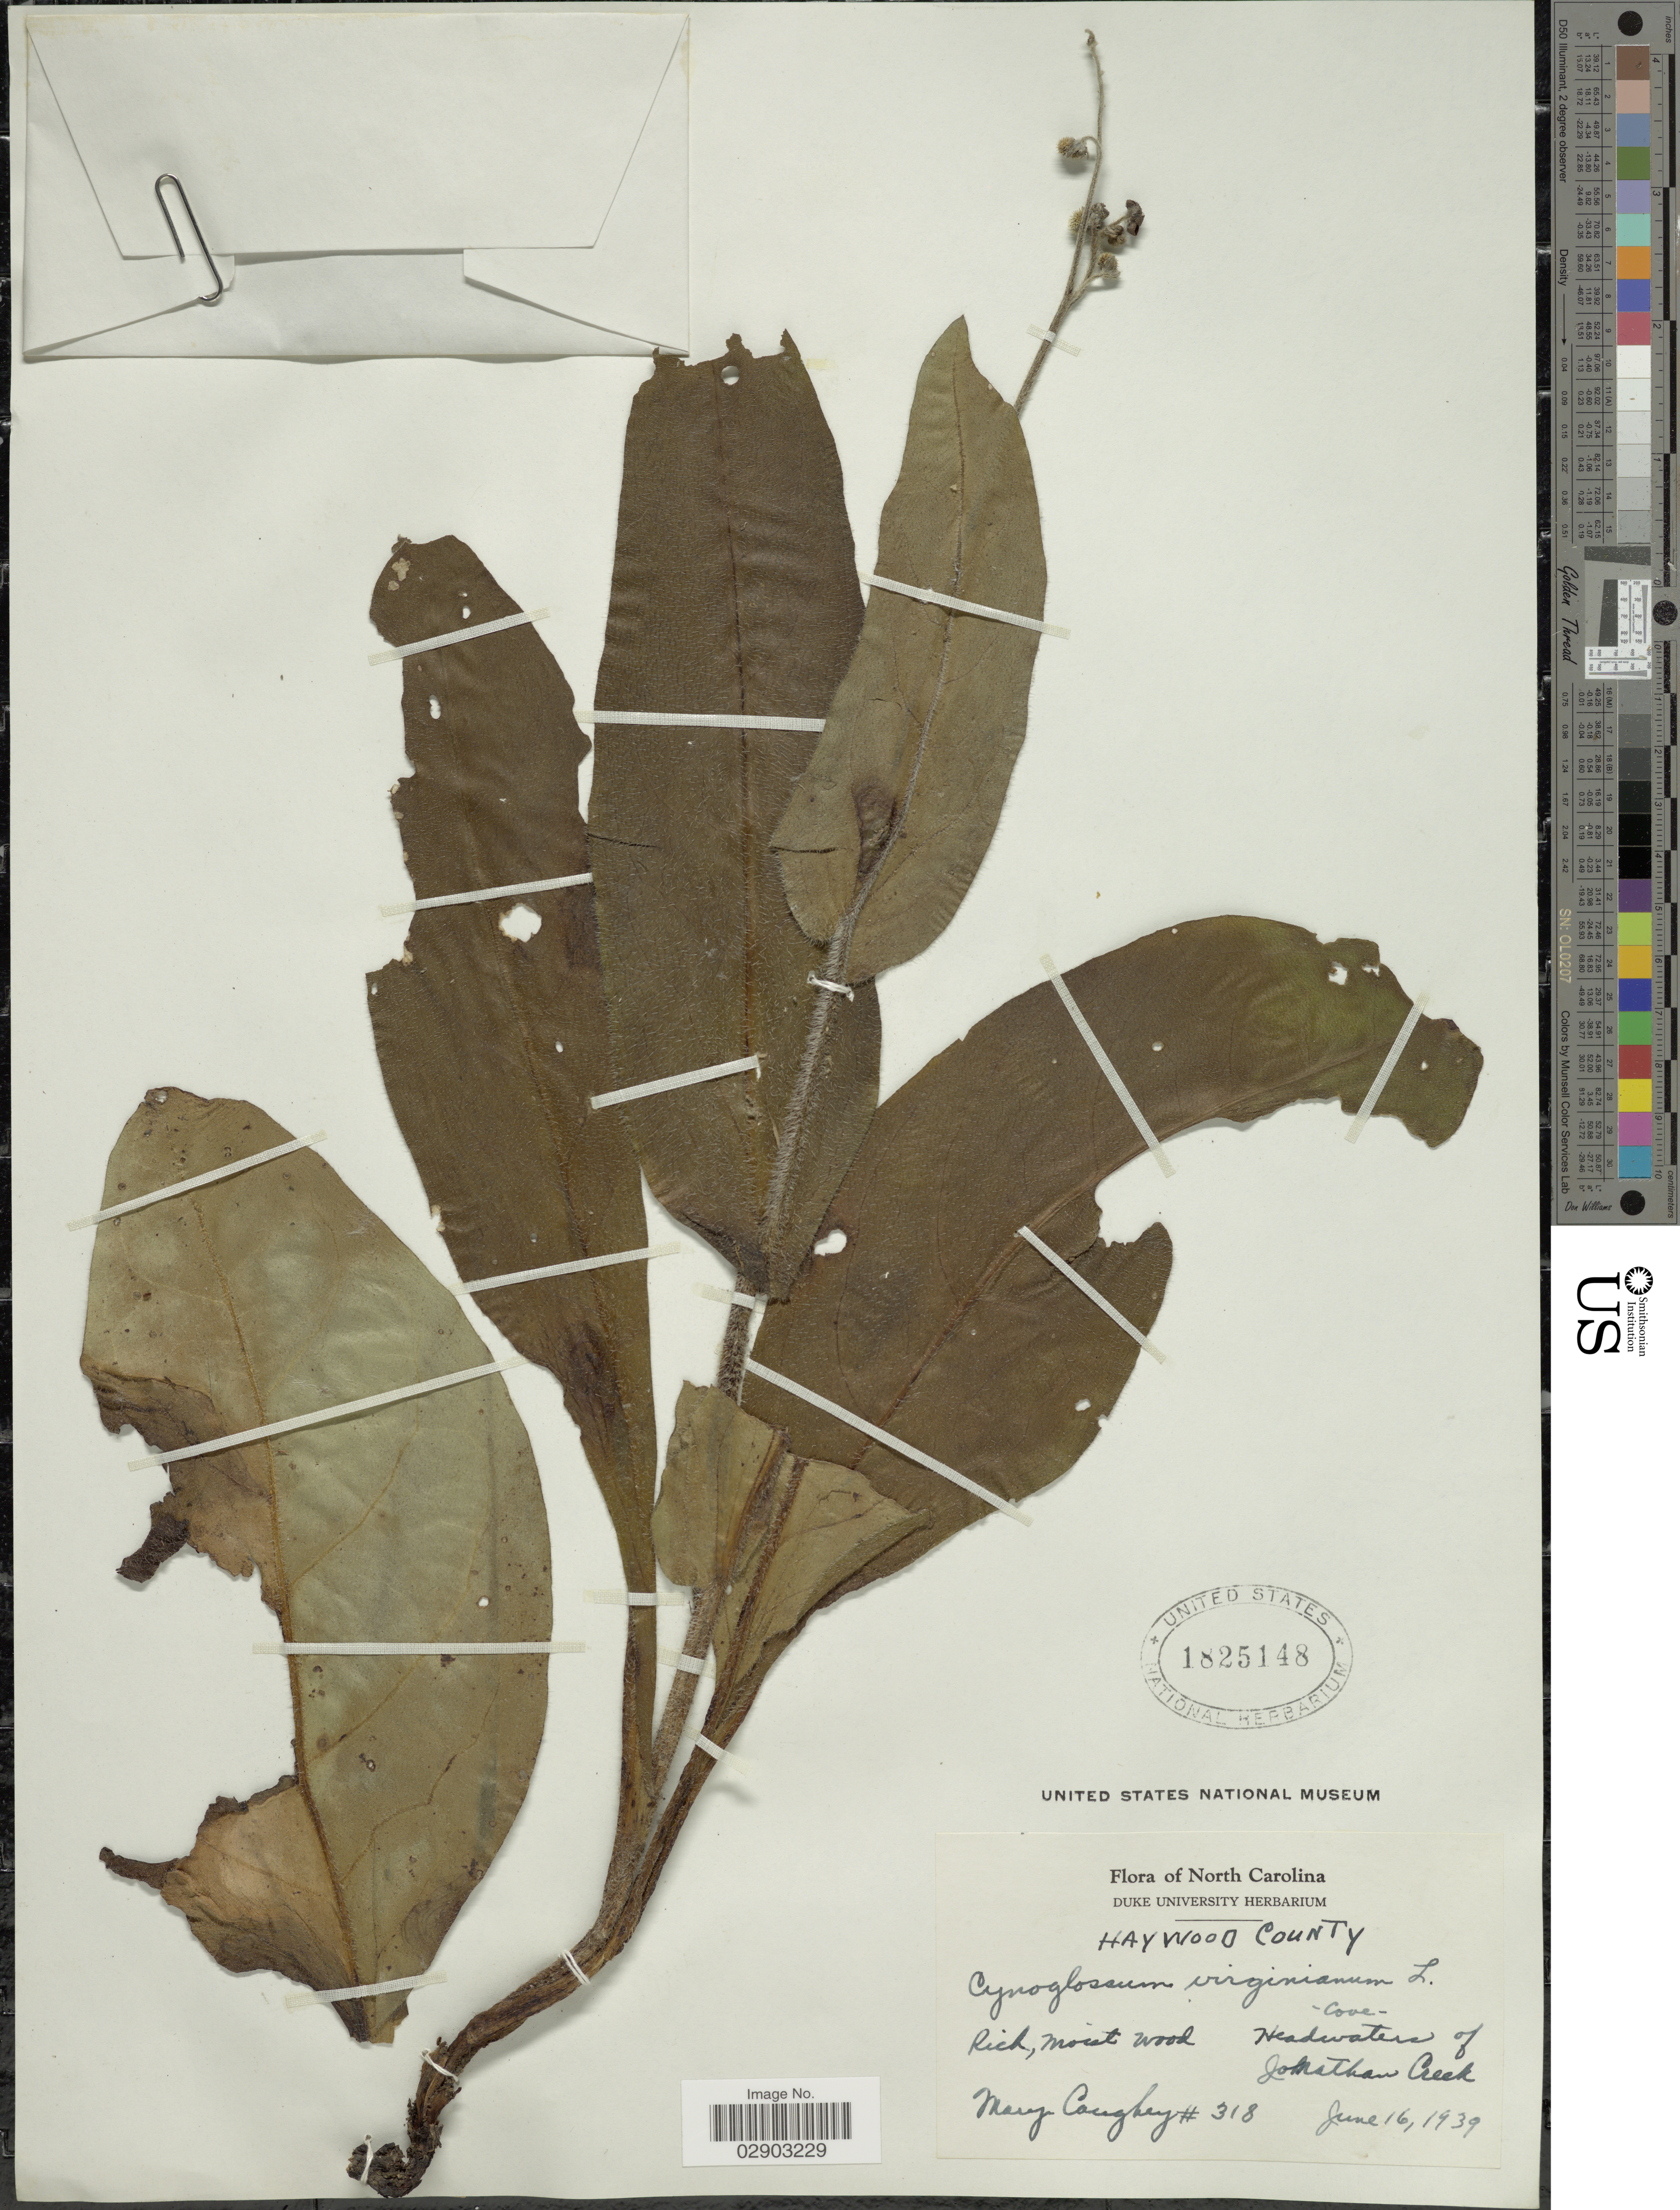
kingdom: Plantae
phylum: Tracheophyta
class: Magnoliopsida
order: Boraginales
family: Boraginaceae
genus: Cynoglossum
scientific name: Cynoglossum virginianum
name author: L.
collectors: M. Coughey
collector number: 318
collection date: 1939-06-16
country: United States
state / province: North Carolina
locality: Haywood County. Headwaters of Johnathan Creek.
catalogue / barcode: US 1825148